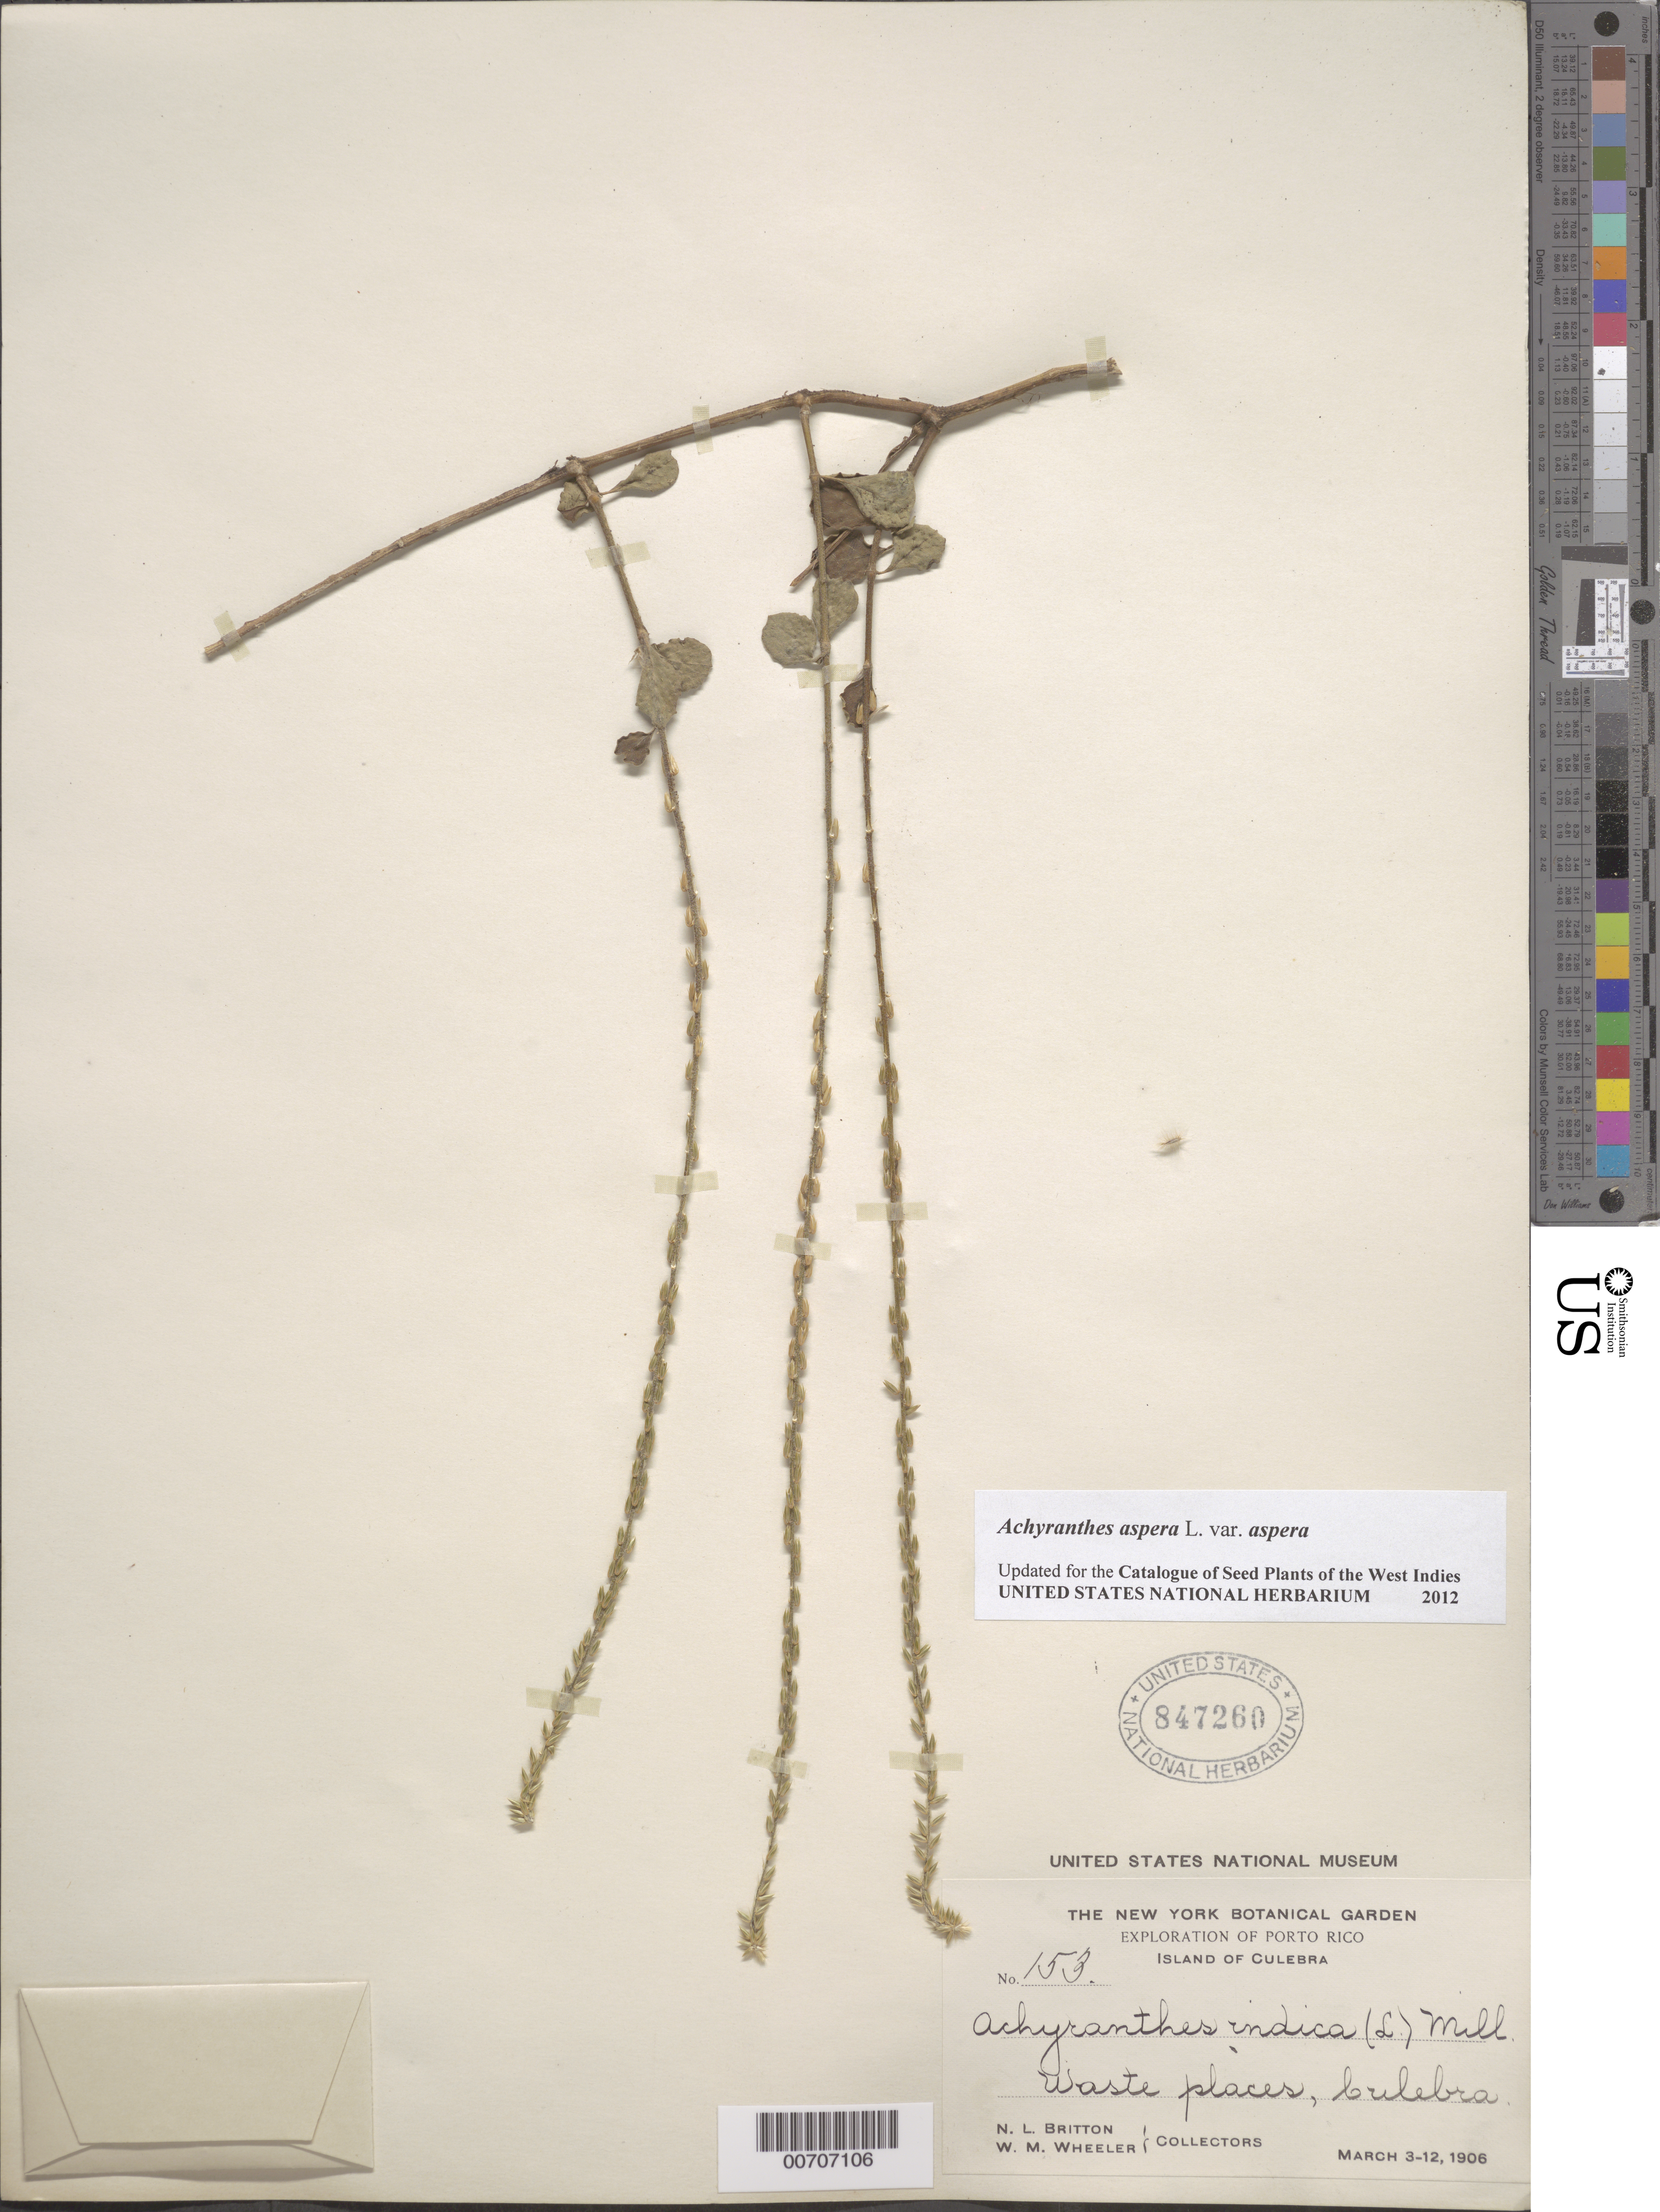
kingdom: Plantae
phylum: Tracheophyta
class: Magnoliopsida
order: Caryophyllales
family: Amaranthaceae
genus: Achyranthes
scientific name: Achyranthes indica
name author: Mill.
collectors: N. Britton & W. Wheeler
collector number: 153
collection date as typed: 03 Mar 1906 to 12 Mar 1906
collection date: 1906-03-03/1906-03-12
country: Puerto Rico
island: Culebra Island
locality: Culebra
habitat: Waste places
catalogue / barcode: US 847260